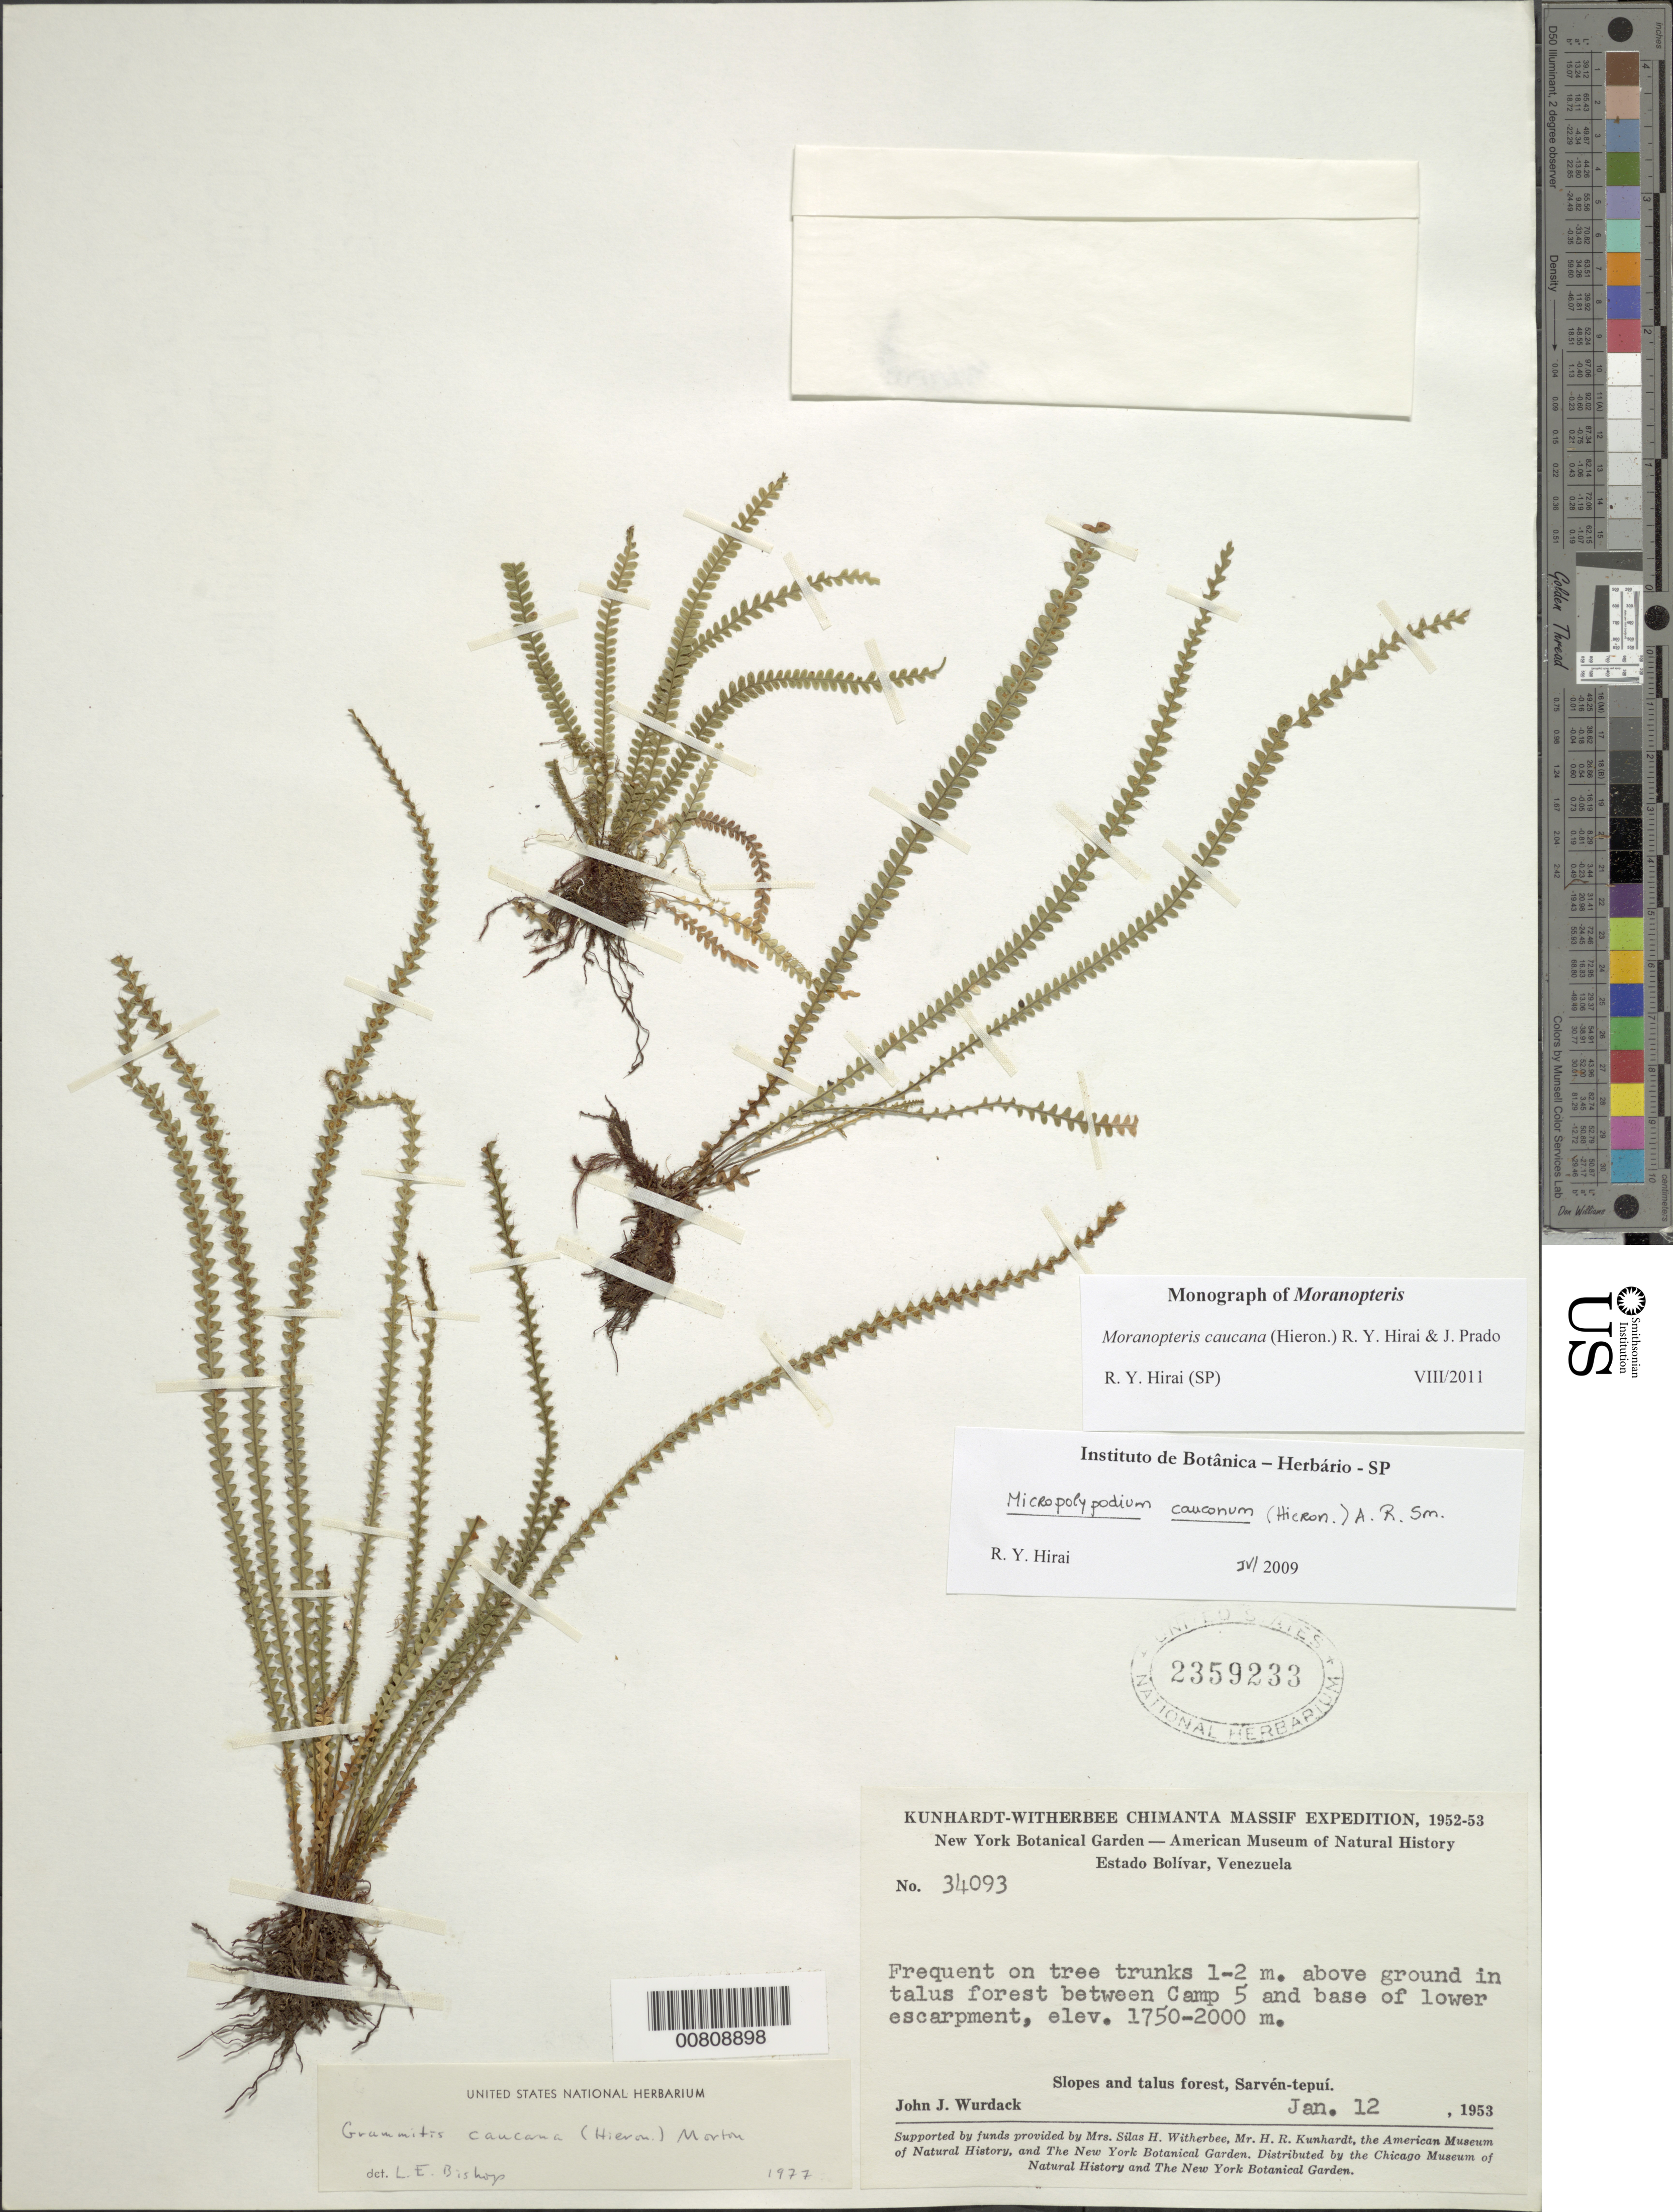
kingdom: Plantae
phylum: Tracheophyta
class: Polypodiopsida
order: Polypodiales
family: Polypodiaceae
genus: Moranopteris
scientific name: Moranopteris caucana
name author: (Hieron.) R. Y. Hirai & J. Prado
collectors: J. J. Wurdack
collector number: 34093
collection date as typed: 12-Jan-53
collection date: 1953-01-12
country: Venezuela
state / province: Bolívar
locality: Sarvén-tepuí, between Camp 5 and base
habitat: Talus forest; on tree trunks 1-2 m above ground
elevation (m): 1750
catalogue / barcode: US 2359233